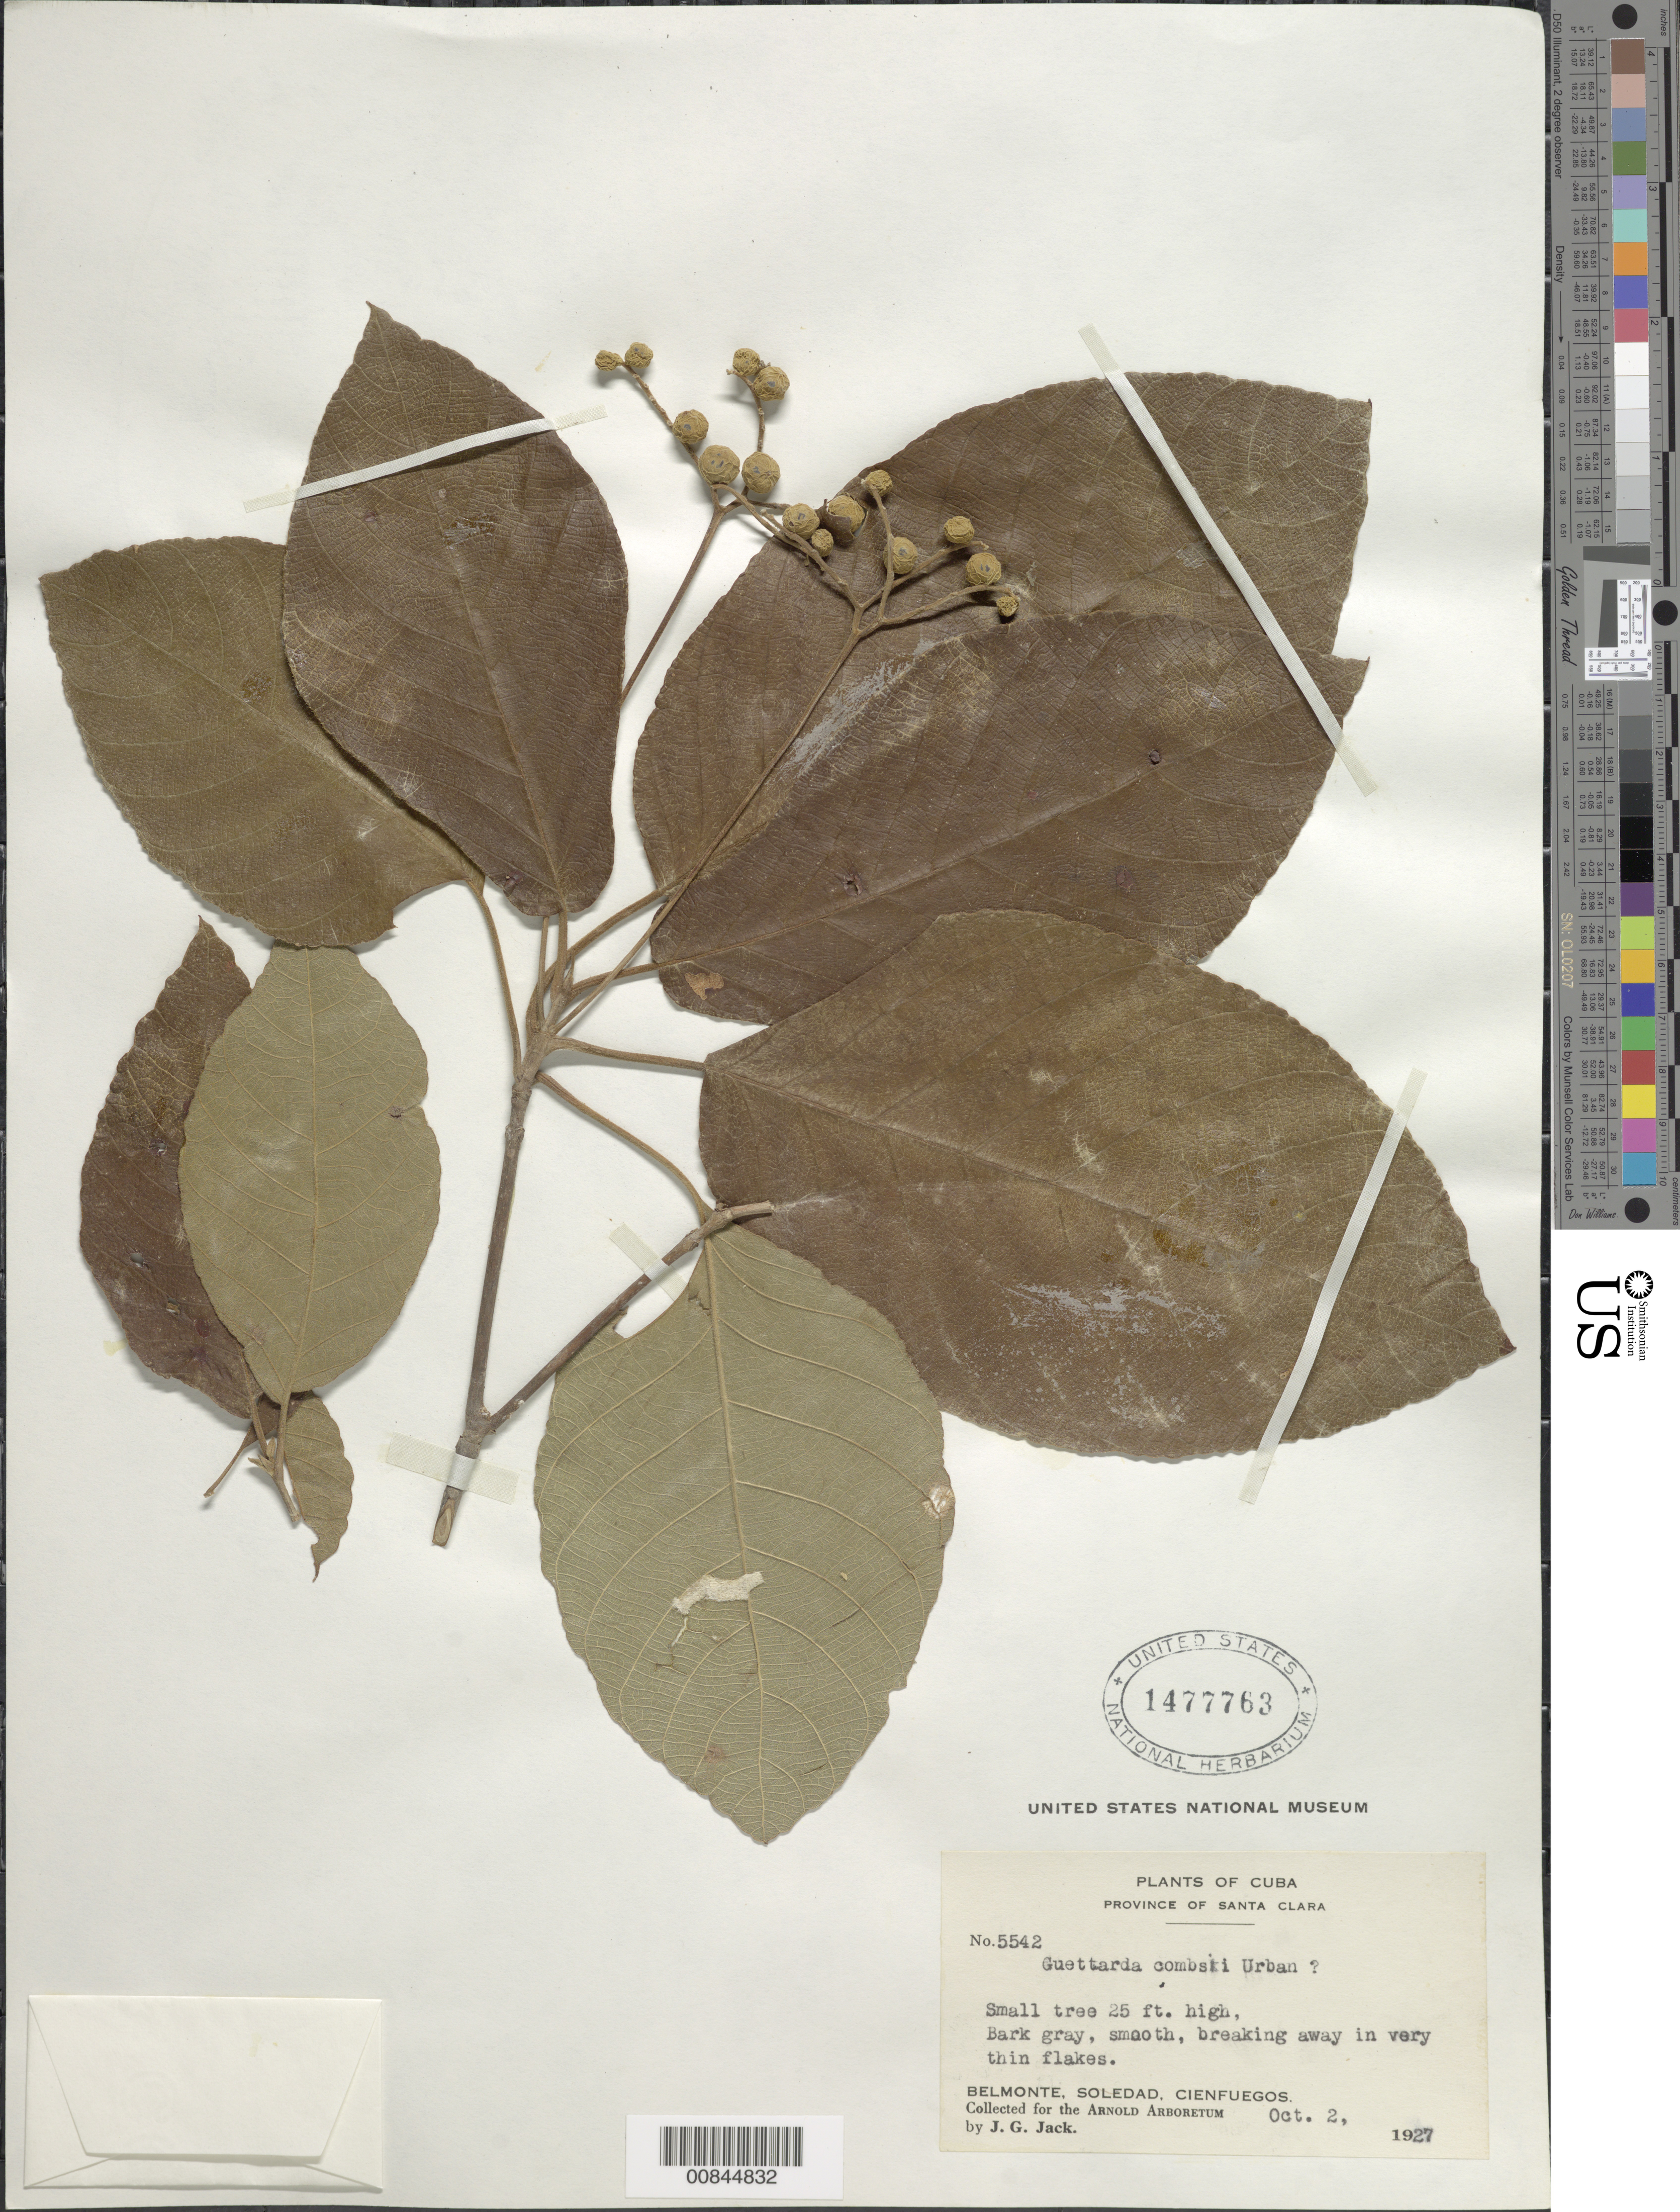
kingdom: Plantae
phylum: Tracheophyta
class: Magnoliopsida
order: Gentianales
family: Rubiaceae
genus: Guettarda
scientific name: Guettarda combsii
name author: Urb.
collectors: J. G. Jack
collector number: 5542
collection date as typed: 02 Oct 1927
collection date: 1927-10-02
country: Cuba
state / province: Las Villas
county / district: Cienfuegos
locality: Belmonte, Soledad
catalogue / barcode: US 1477763